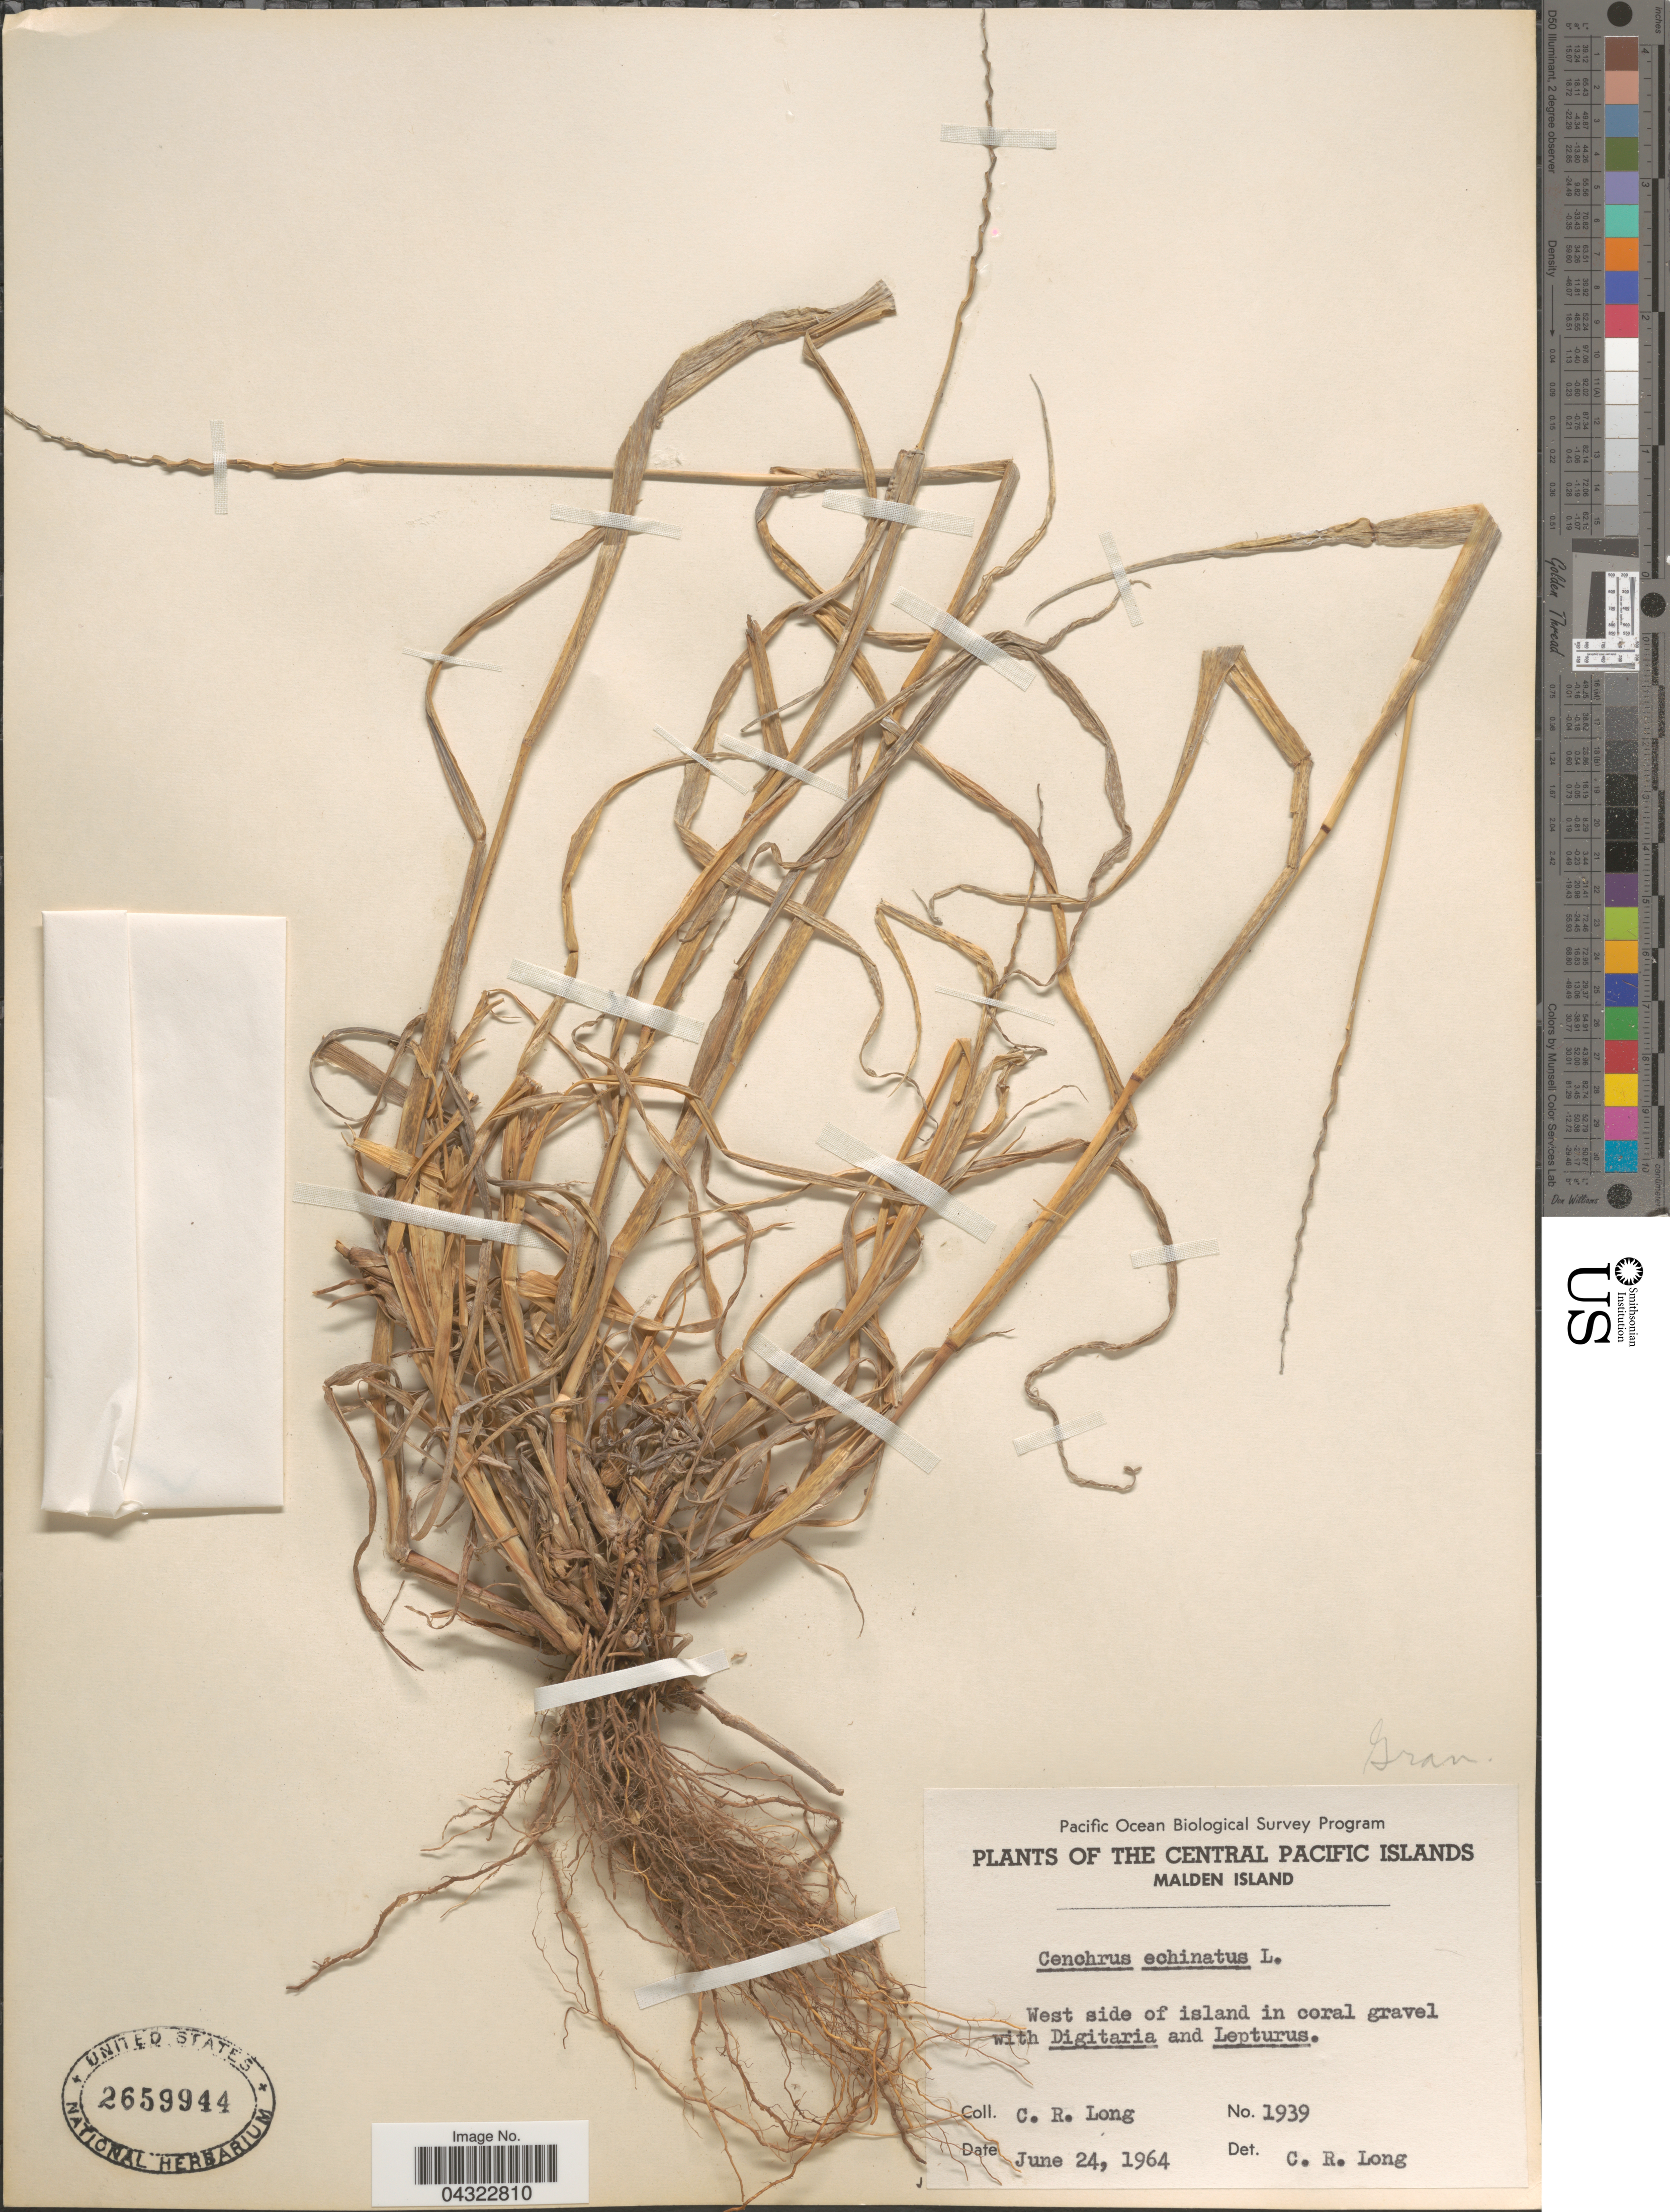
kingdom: Plantae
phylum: Tracheophyta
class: Liliopsida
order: Poales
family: Poaceae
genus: Cenchrus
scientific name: Cenchrus echinatus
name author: L.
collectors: C. R. Long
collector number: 1939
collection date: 1964-06-24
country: Kiribati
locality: Pacific Ocean Biological Survey Program. The Central Pacific Islands. Malden Island. West side of island.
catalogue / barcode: US 2659944